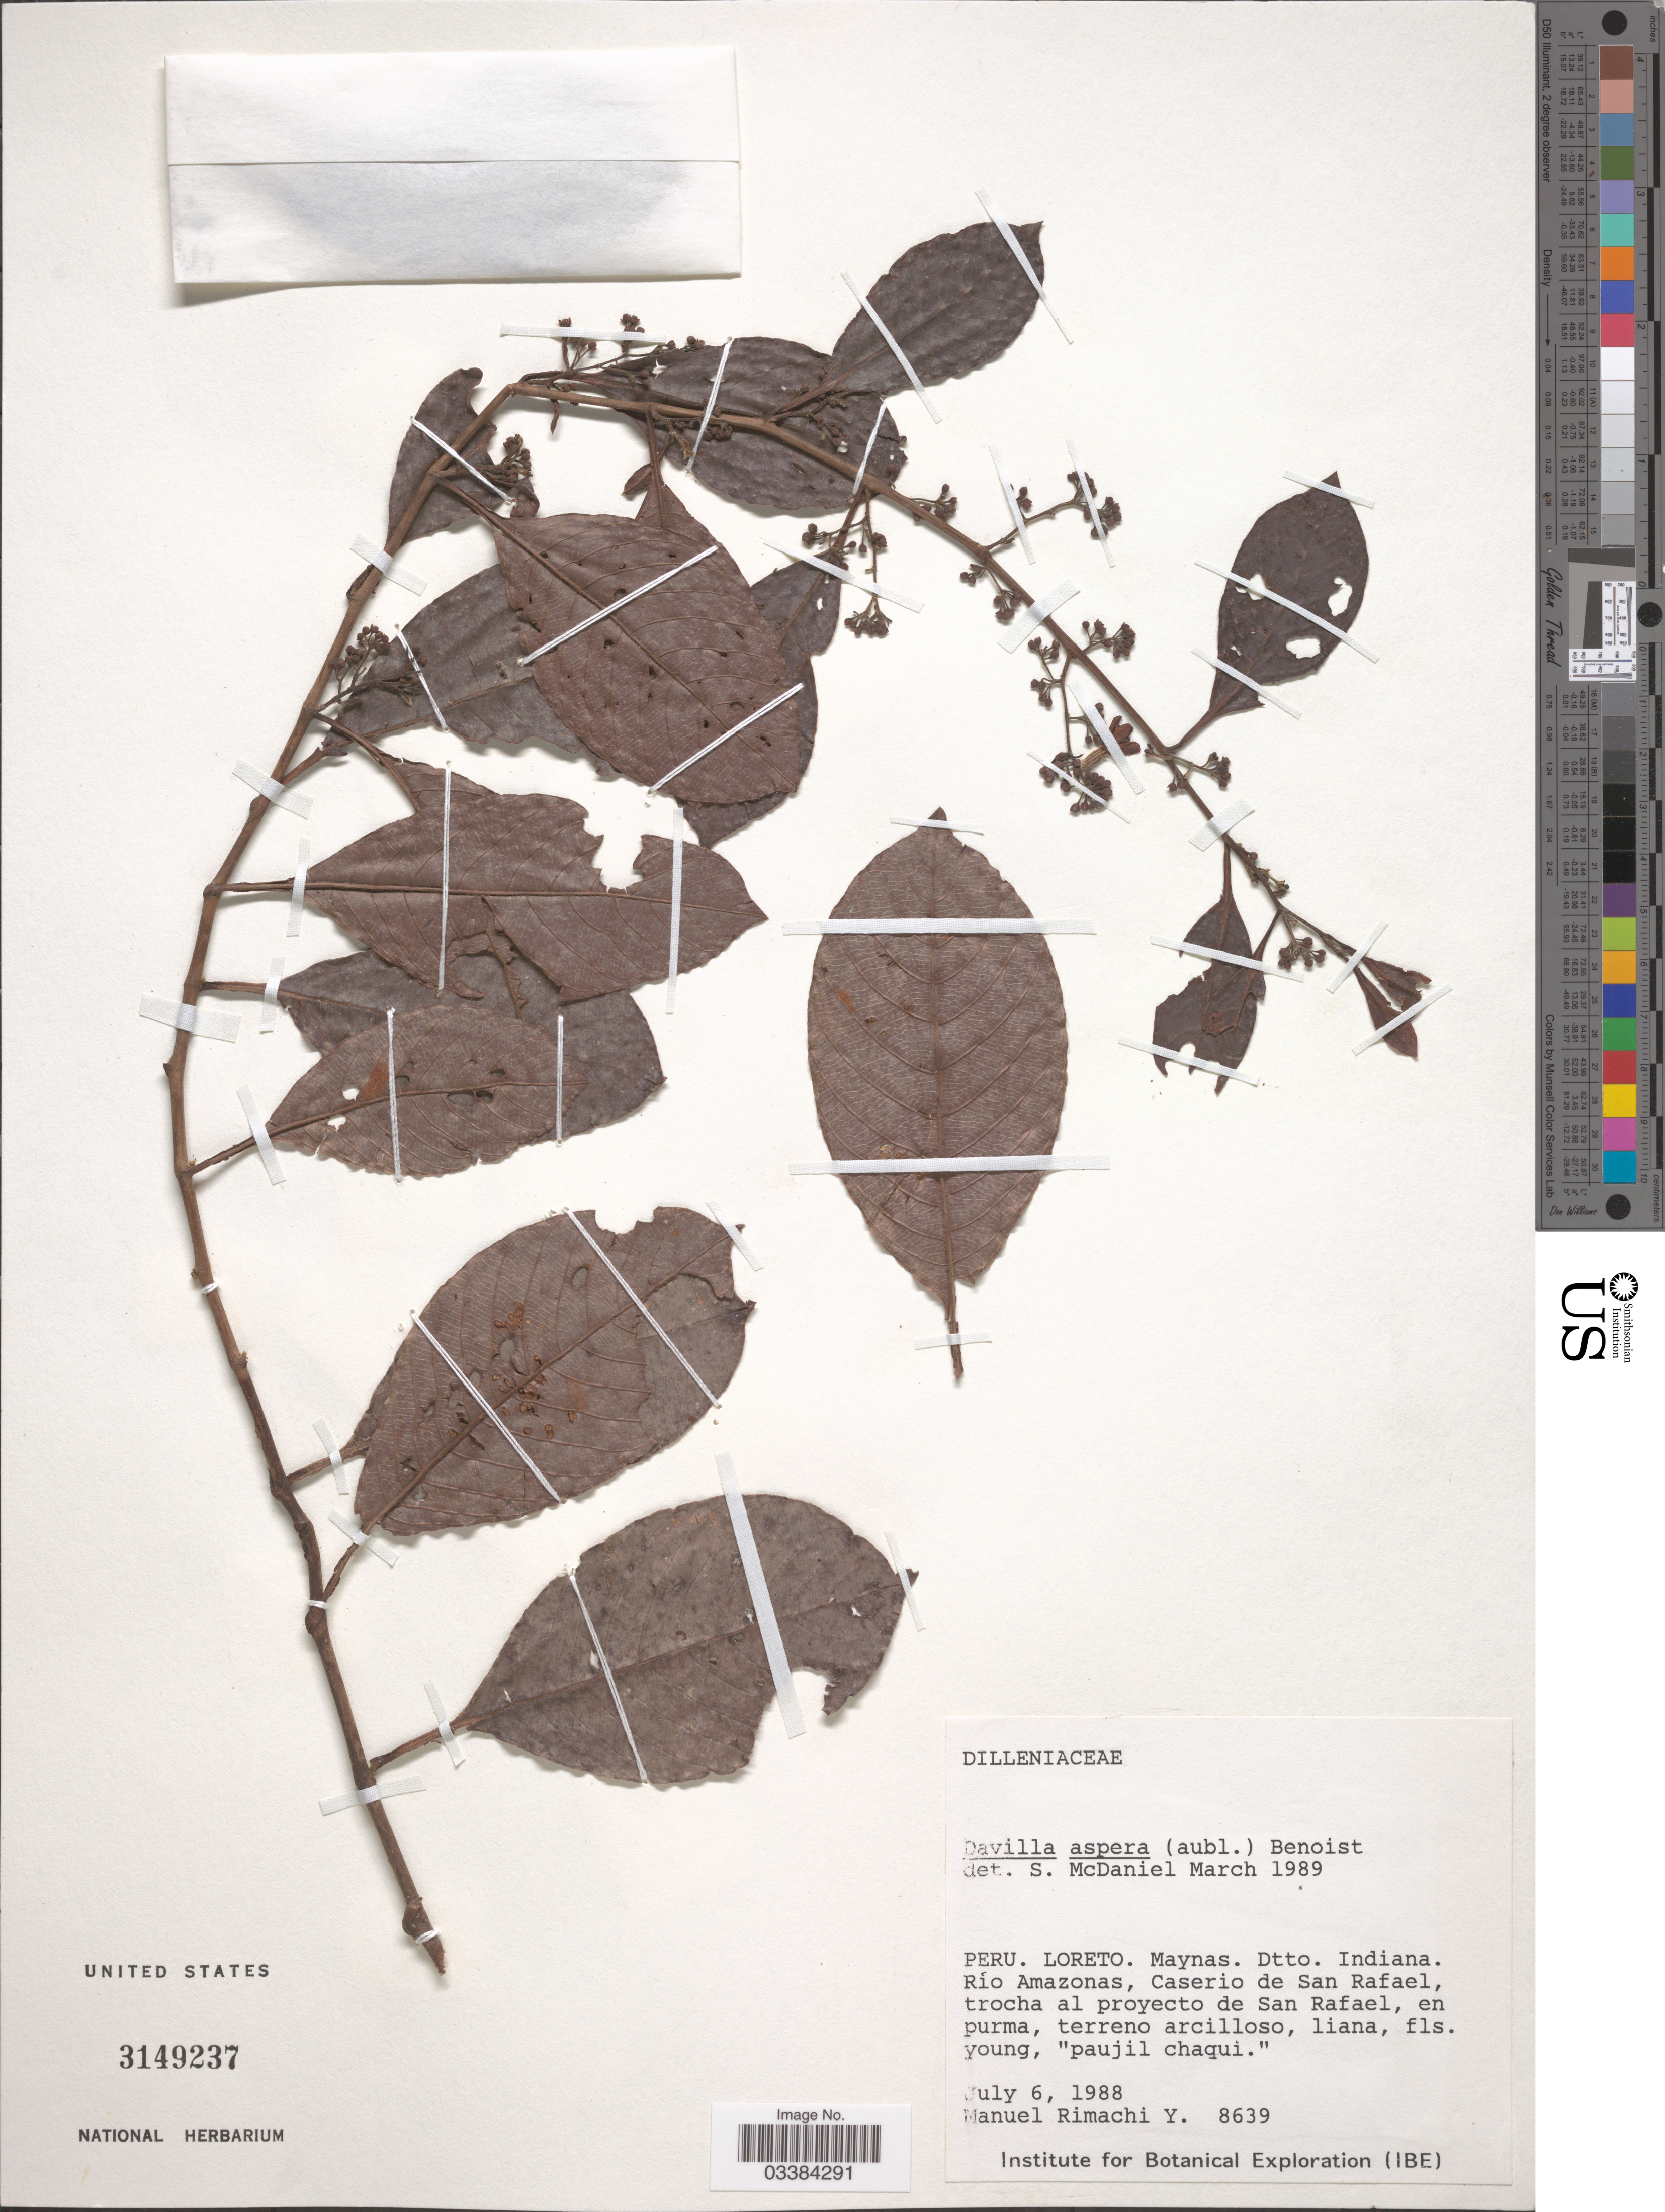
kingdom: Plantae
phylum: Tracheophyta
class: Magnoliopsida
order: Dilleniales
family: Dilleniaceae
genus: Davilla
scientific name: Davilla kunthii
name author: A. St.-Hil.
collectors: M. Rimachi Y.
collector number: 8639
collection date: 1988-07-06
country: Peru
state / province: Loreto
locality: Maynas. Dtto. Indiana. Rí Amazonas, Caserio de San Rafael, trocha al proyecto de San Rafael.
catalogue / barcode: US 3149237